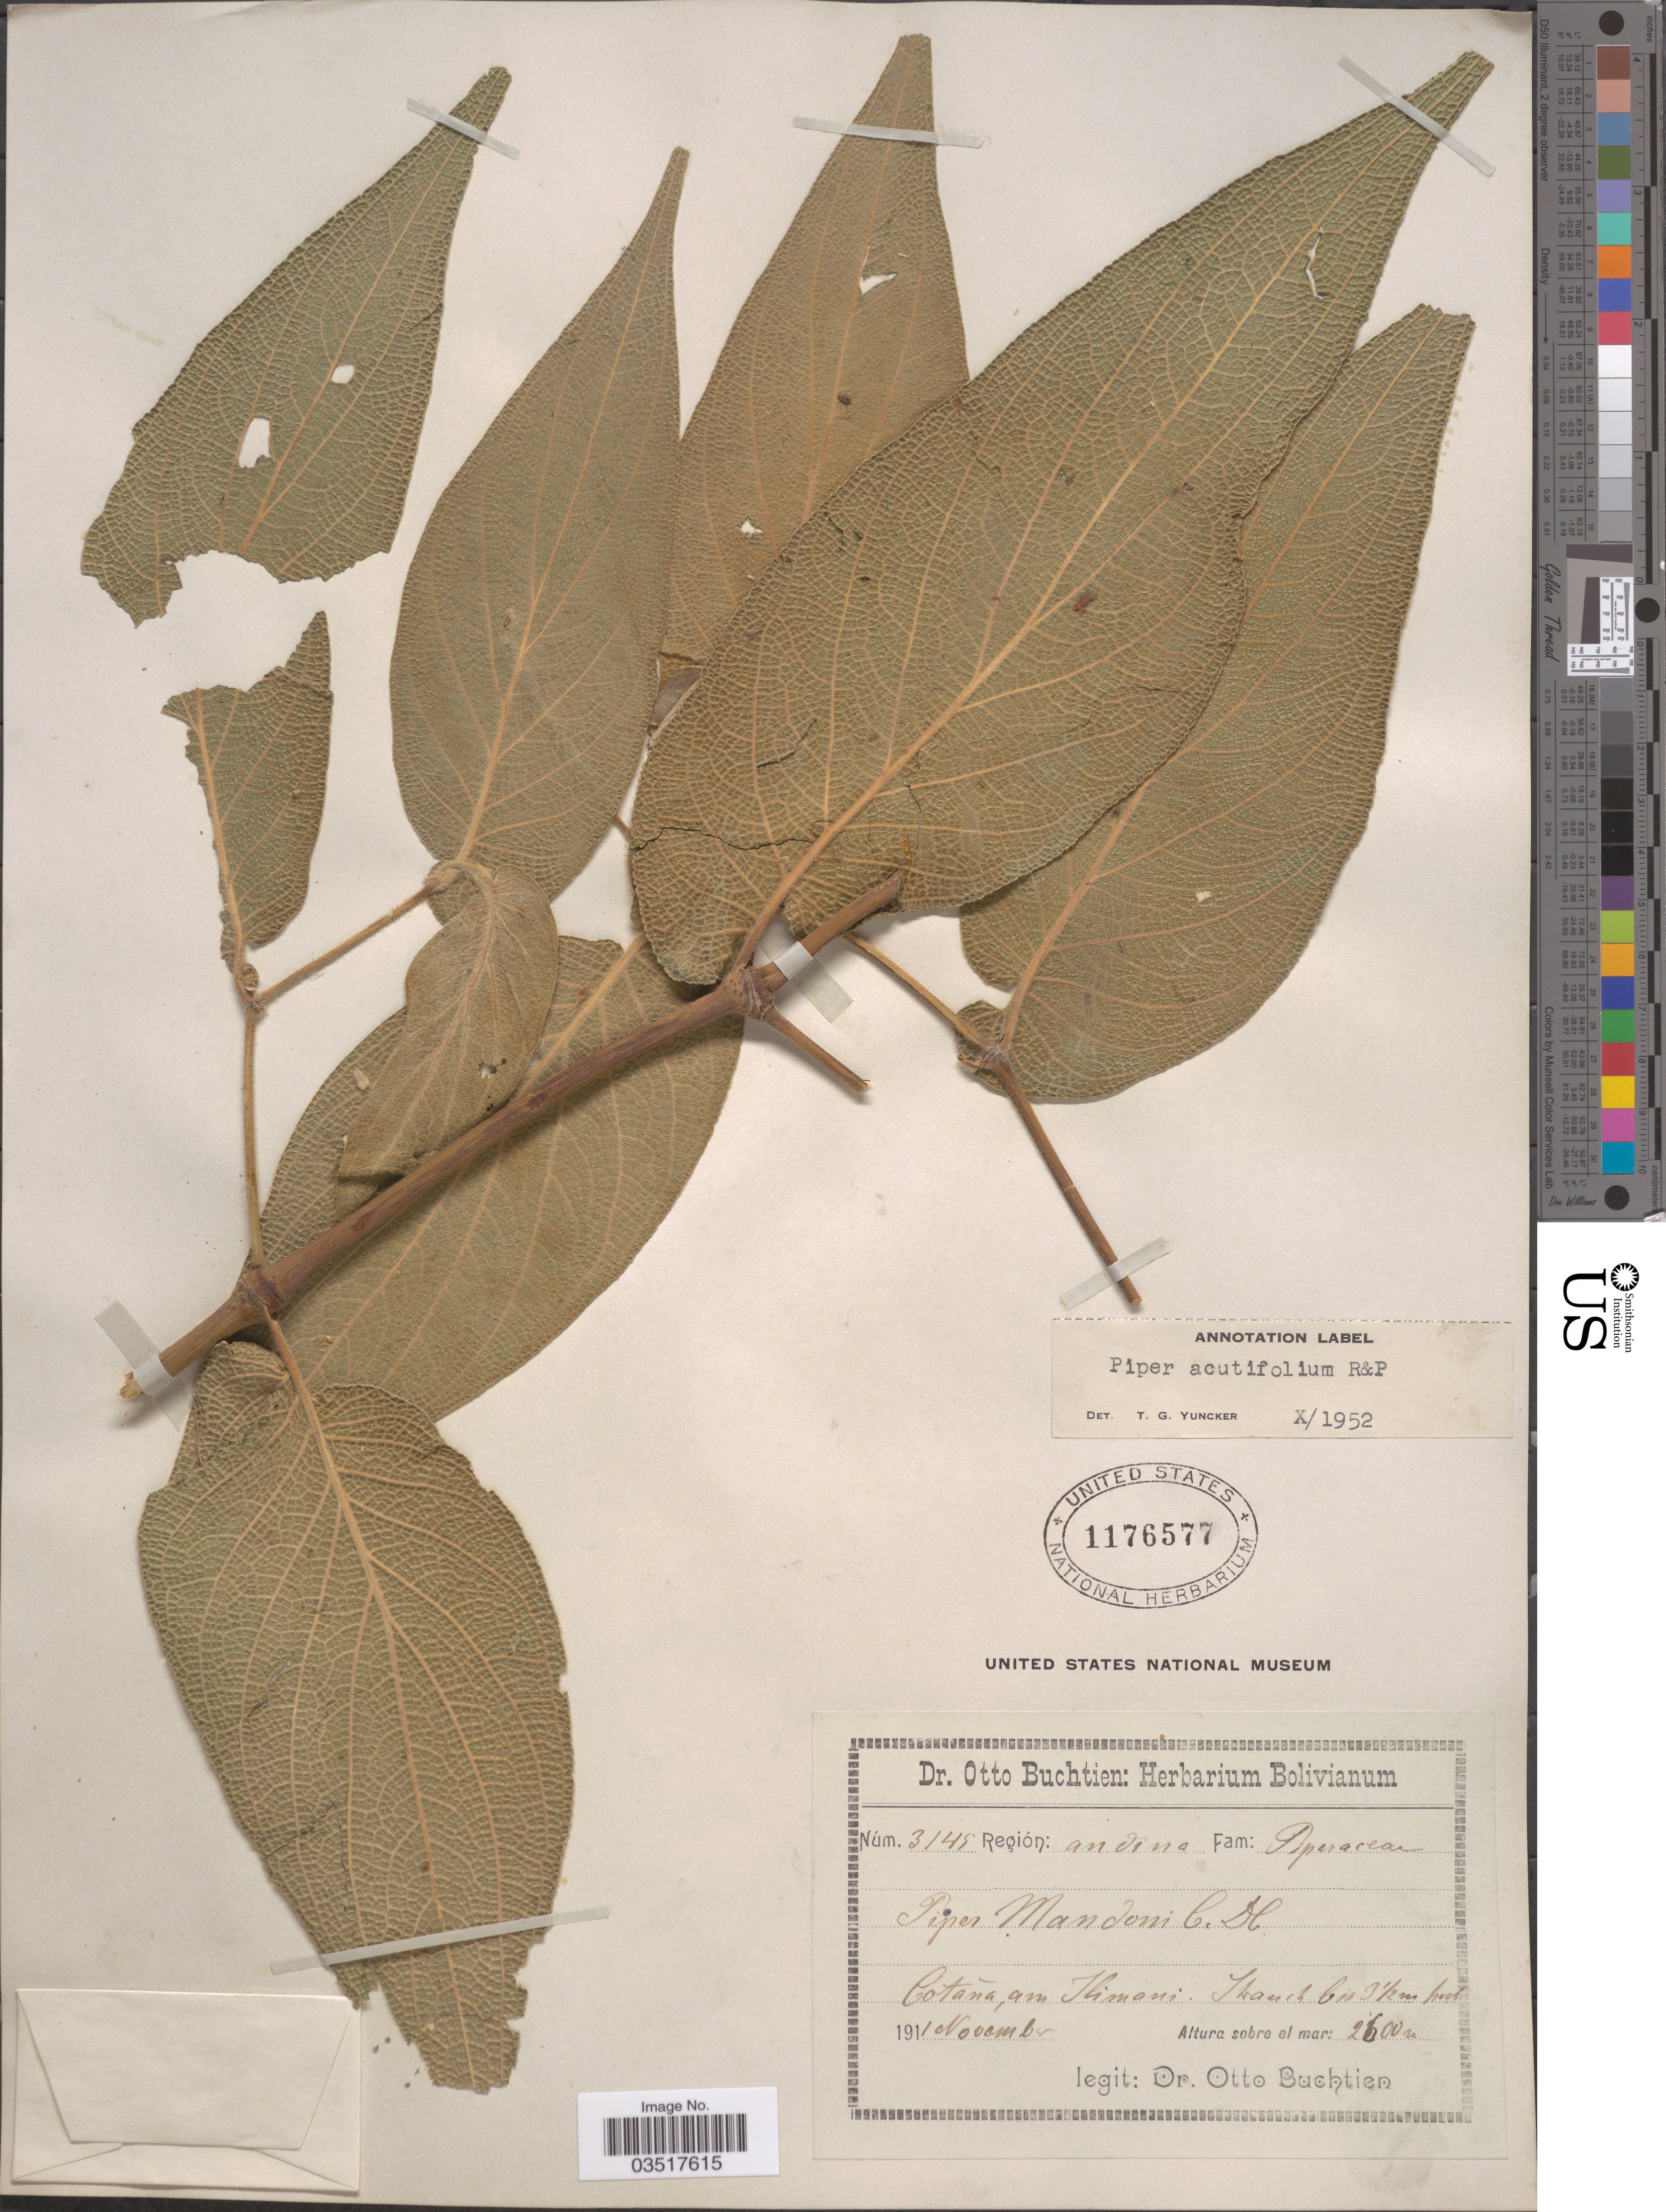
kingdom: Plantae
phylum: Tracheophyta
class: Magnoliopsida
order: Piperales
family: Piperaceae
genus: Piper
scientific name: Piper acutifolium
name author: Ruiz & Pav.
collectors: O. Buchtien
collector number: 3145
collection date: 1911-11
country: Bolivia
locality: Región: andina. Cotaña, am Ilimani.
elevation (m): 2600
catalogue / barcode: US 1176577